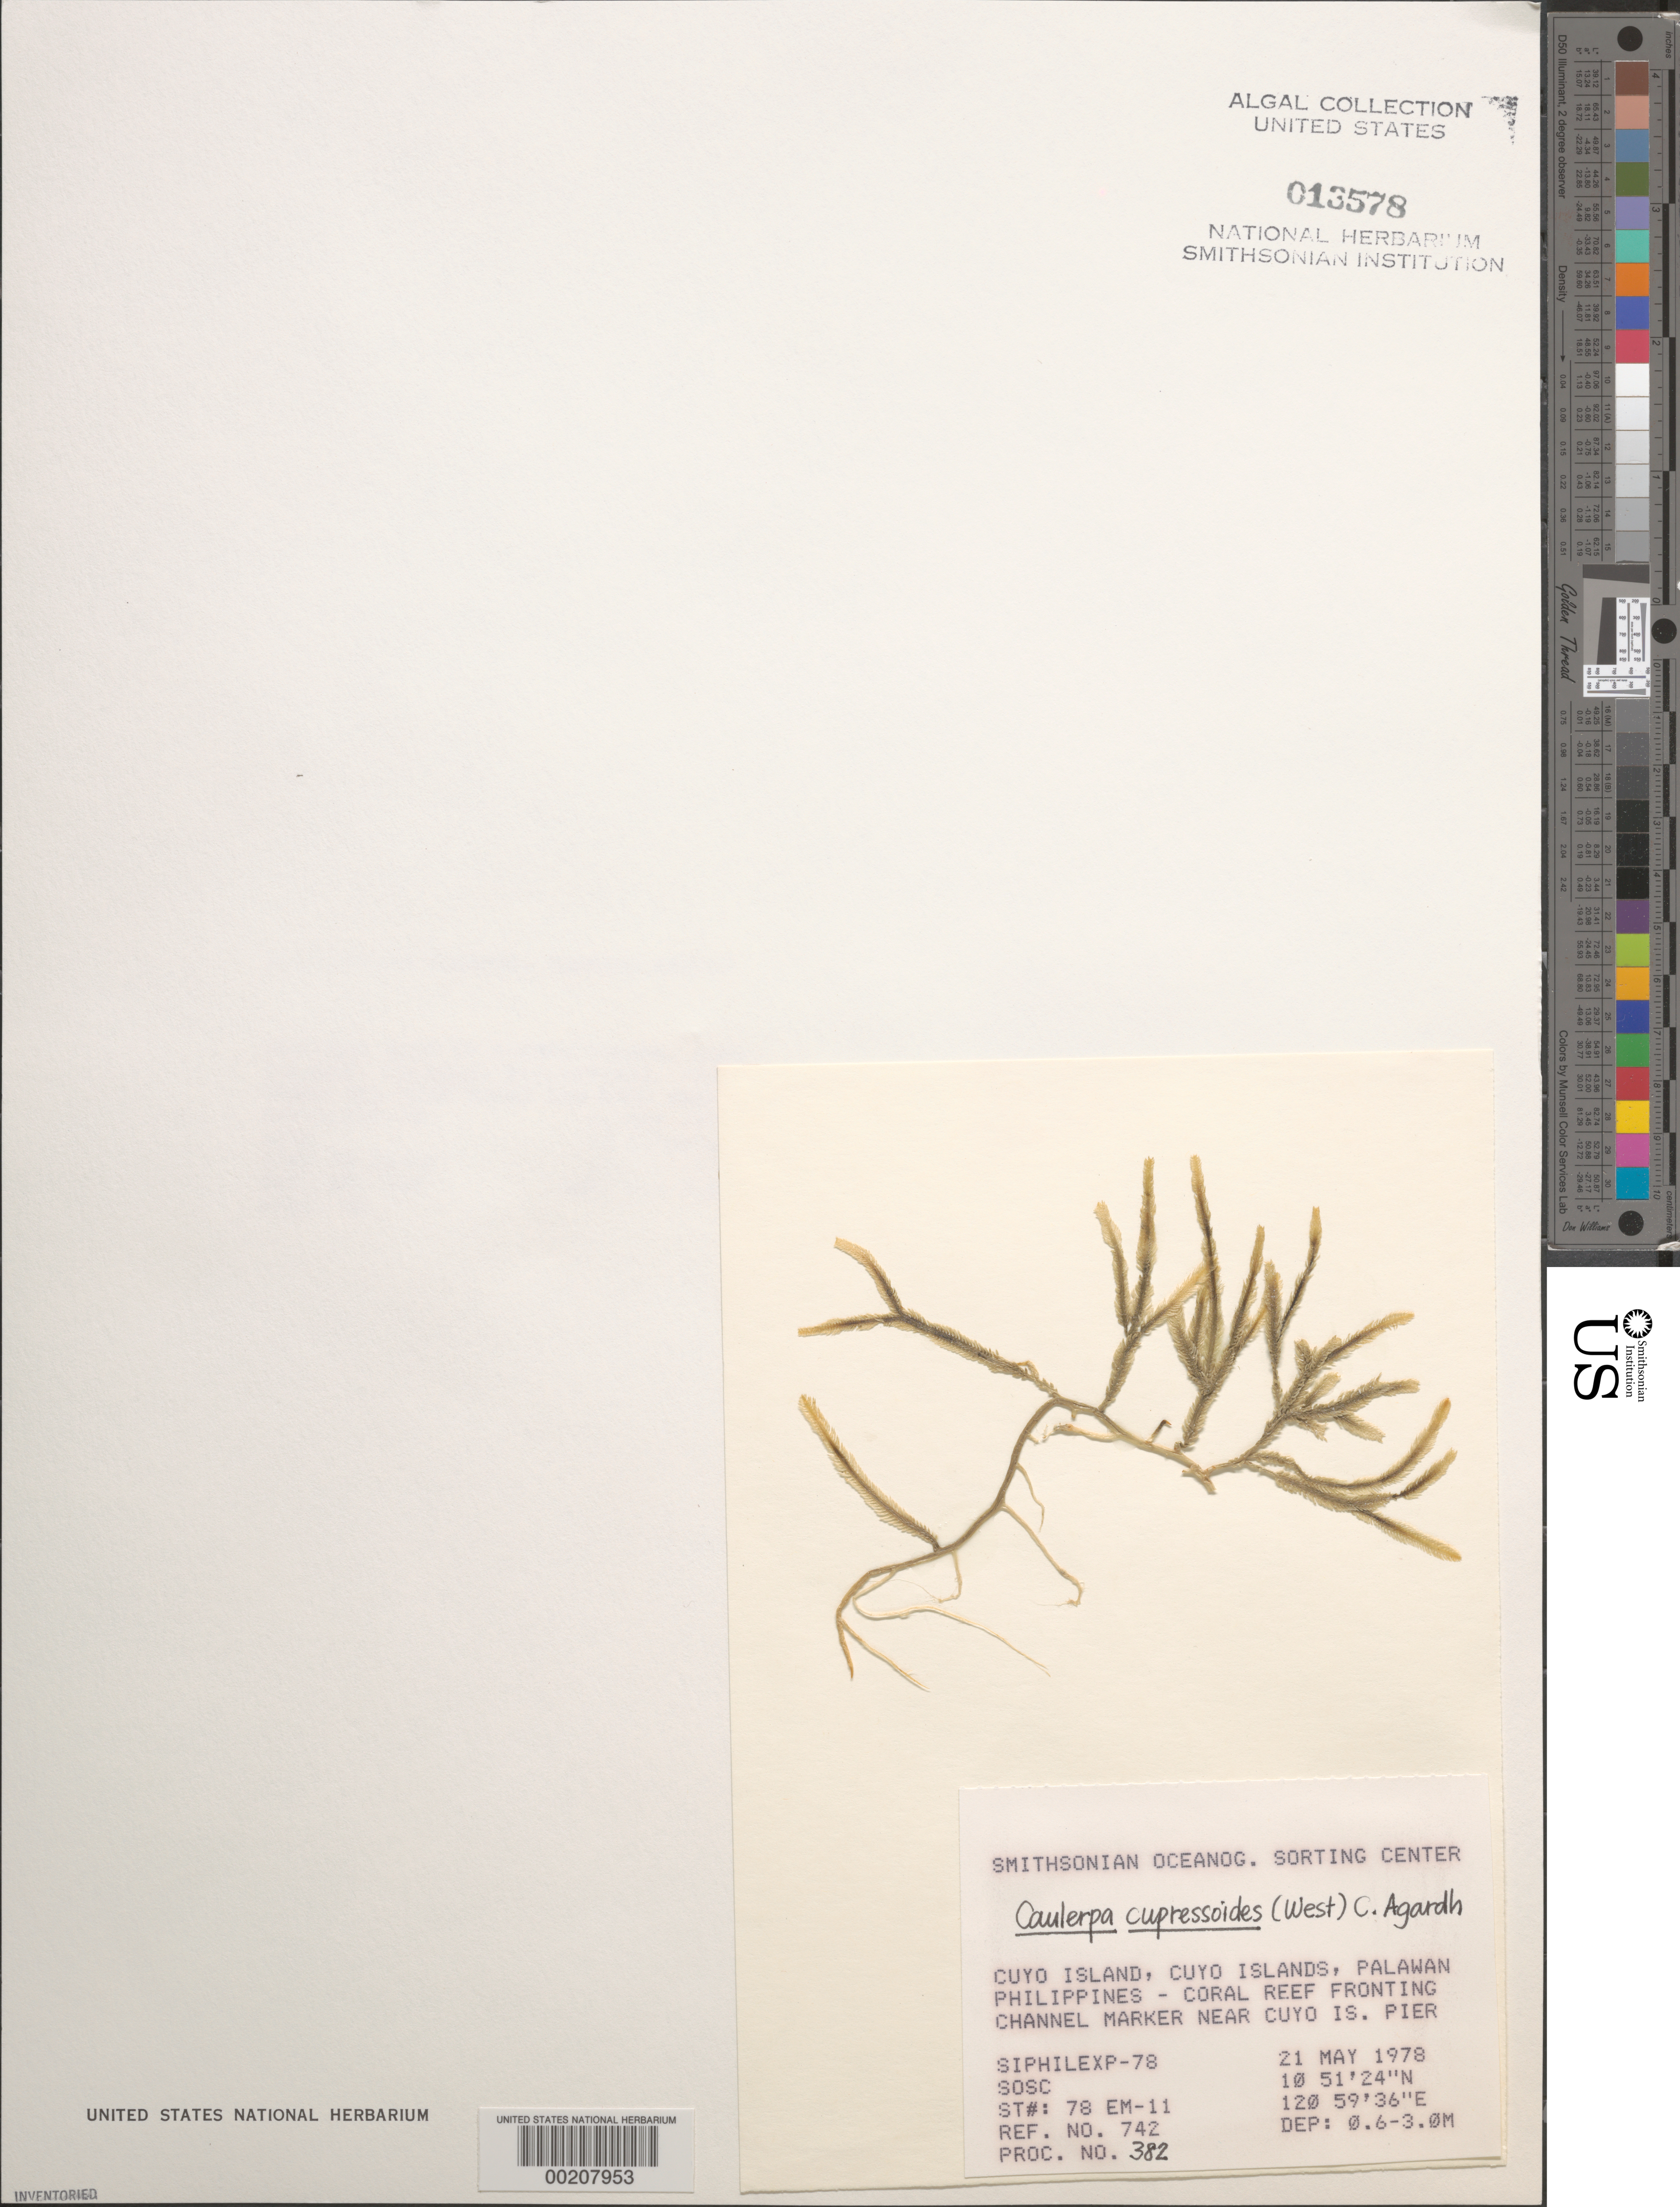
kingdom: Plantae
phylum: Chlorophyta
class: Ulvophyceae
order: Bryopsidales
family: Caulerpaceae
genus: Caulerpa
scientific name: Caulerpa cupressoides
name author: (Vahl) C. Agardh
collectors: SOSC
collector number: Station 78 Em-11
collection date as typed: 21 May 1978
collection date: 1978-05-21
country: Philippines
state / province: Mimaropa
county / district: Palawan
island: Cuyo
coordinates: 10 51' 24" N, 120 59' 36" E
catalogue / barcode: US 13578